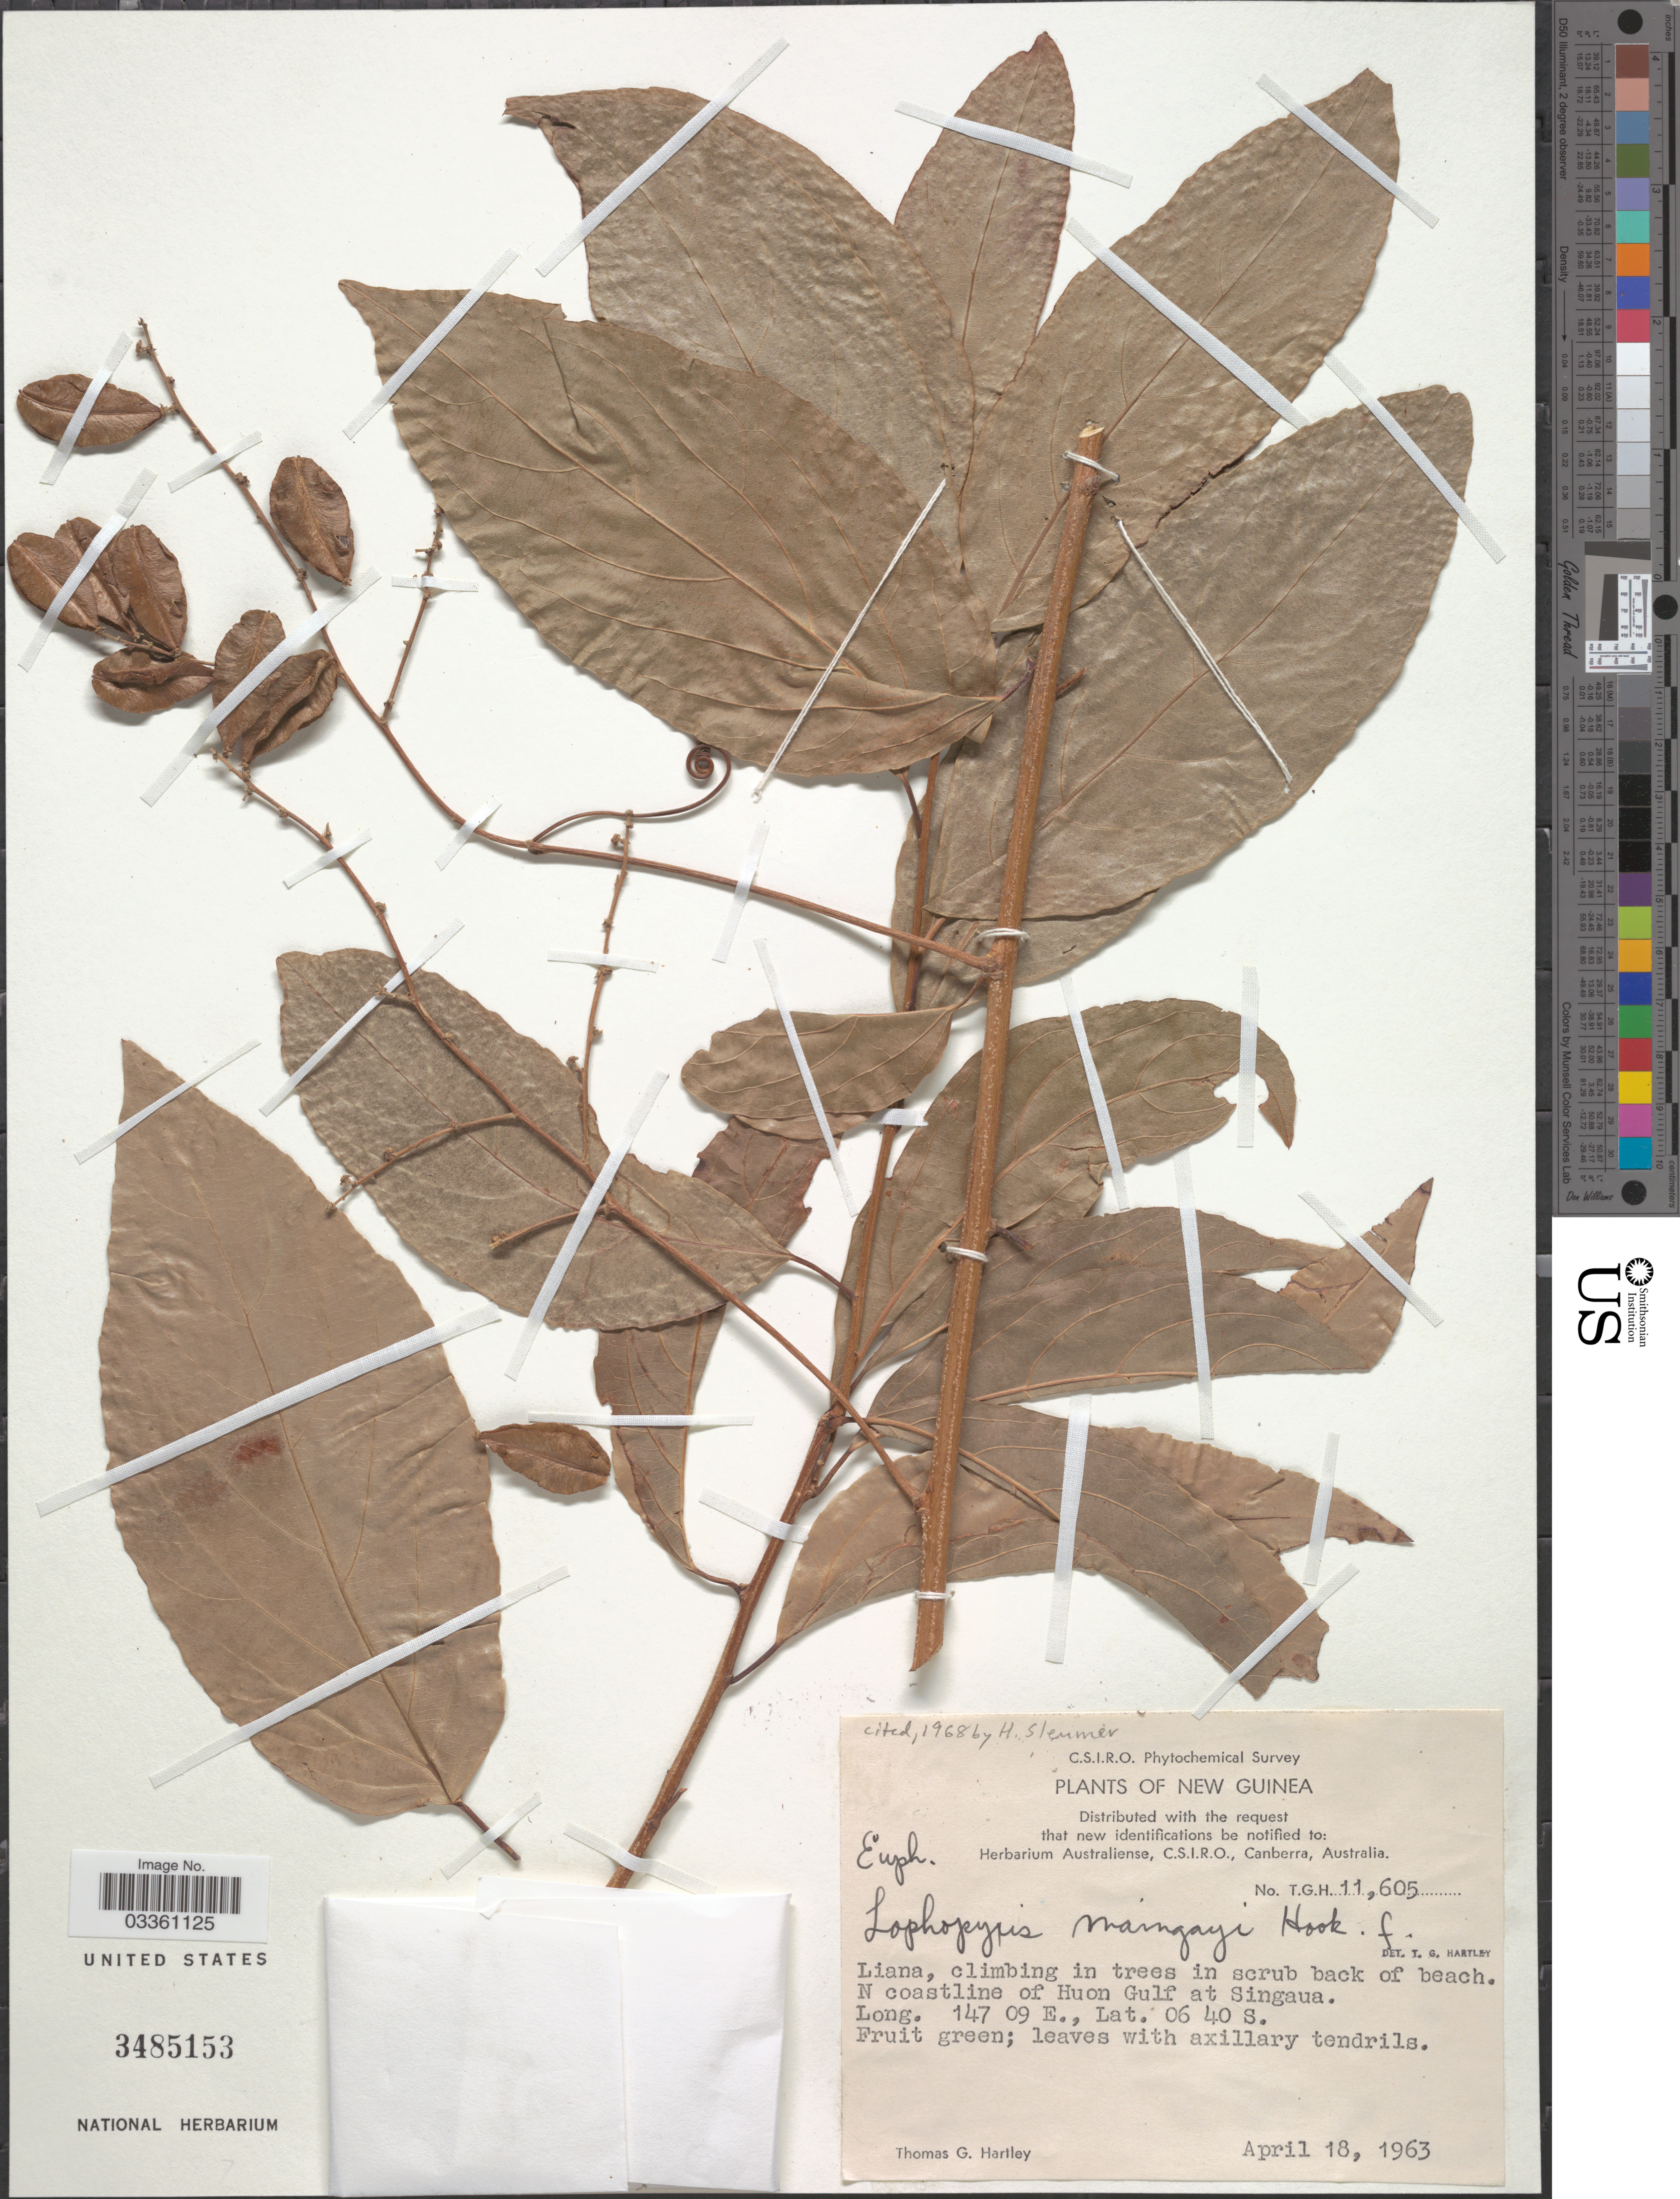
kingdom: Plantae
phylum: Tracheophyta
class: Magnoliopsida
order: Malpighiales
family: Lophopyxidaceae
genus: Lophopyxis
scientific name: Lophopyxis maingayi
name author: Hook. f.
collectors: T. G. Hartley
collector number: T.G.H. 11605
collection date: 1963-04-18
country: Papua New Guinea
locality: New Guinea. N coastline of Huon Gulf at Singaua.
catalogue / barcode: US 3485153